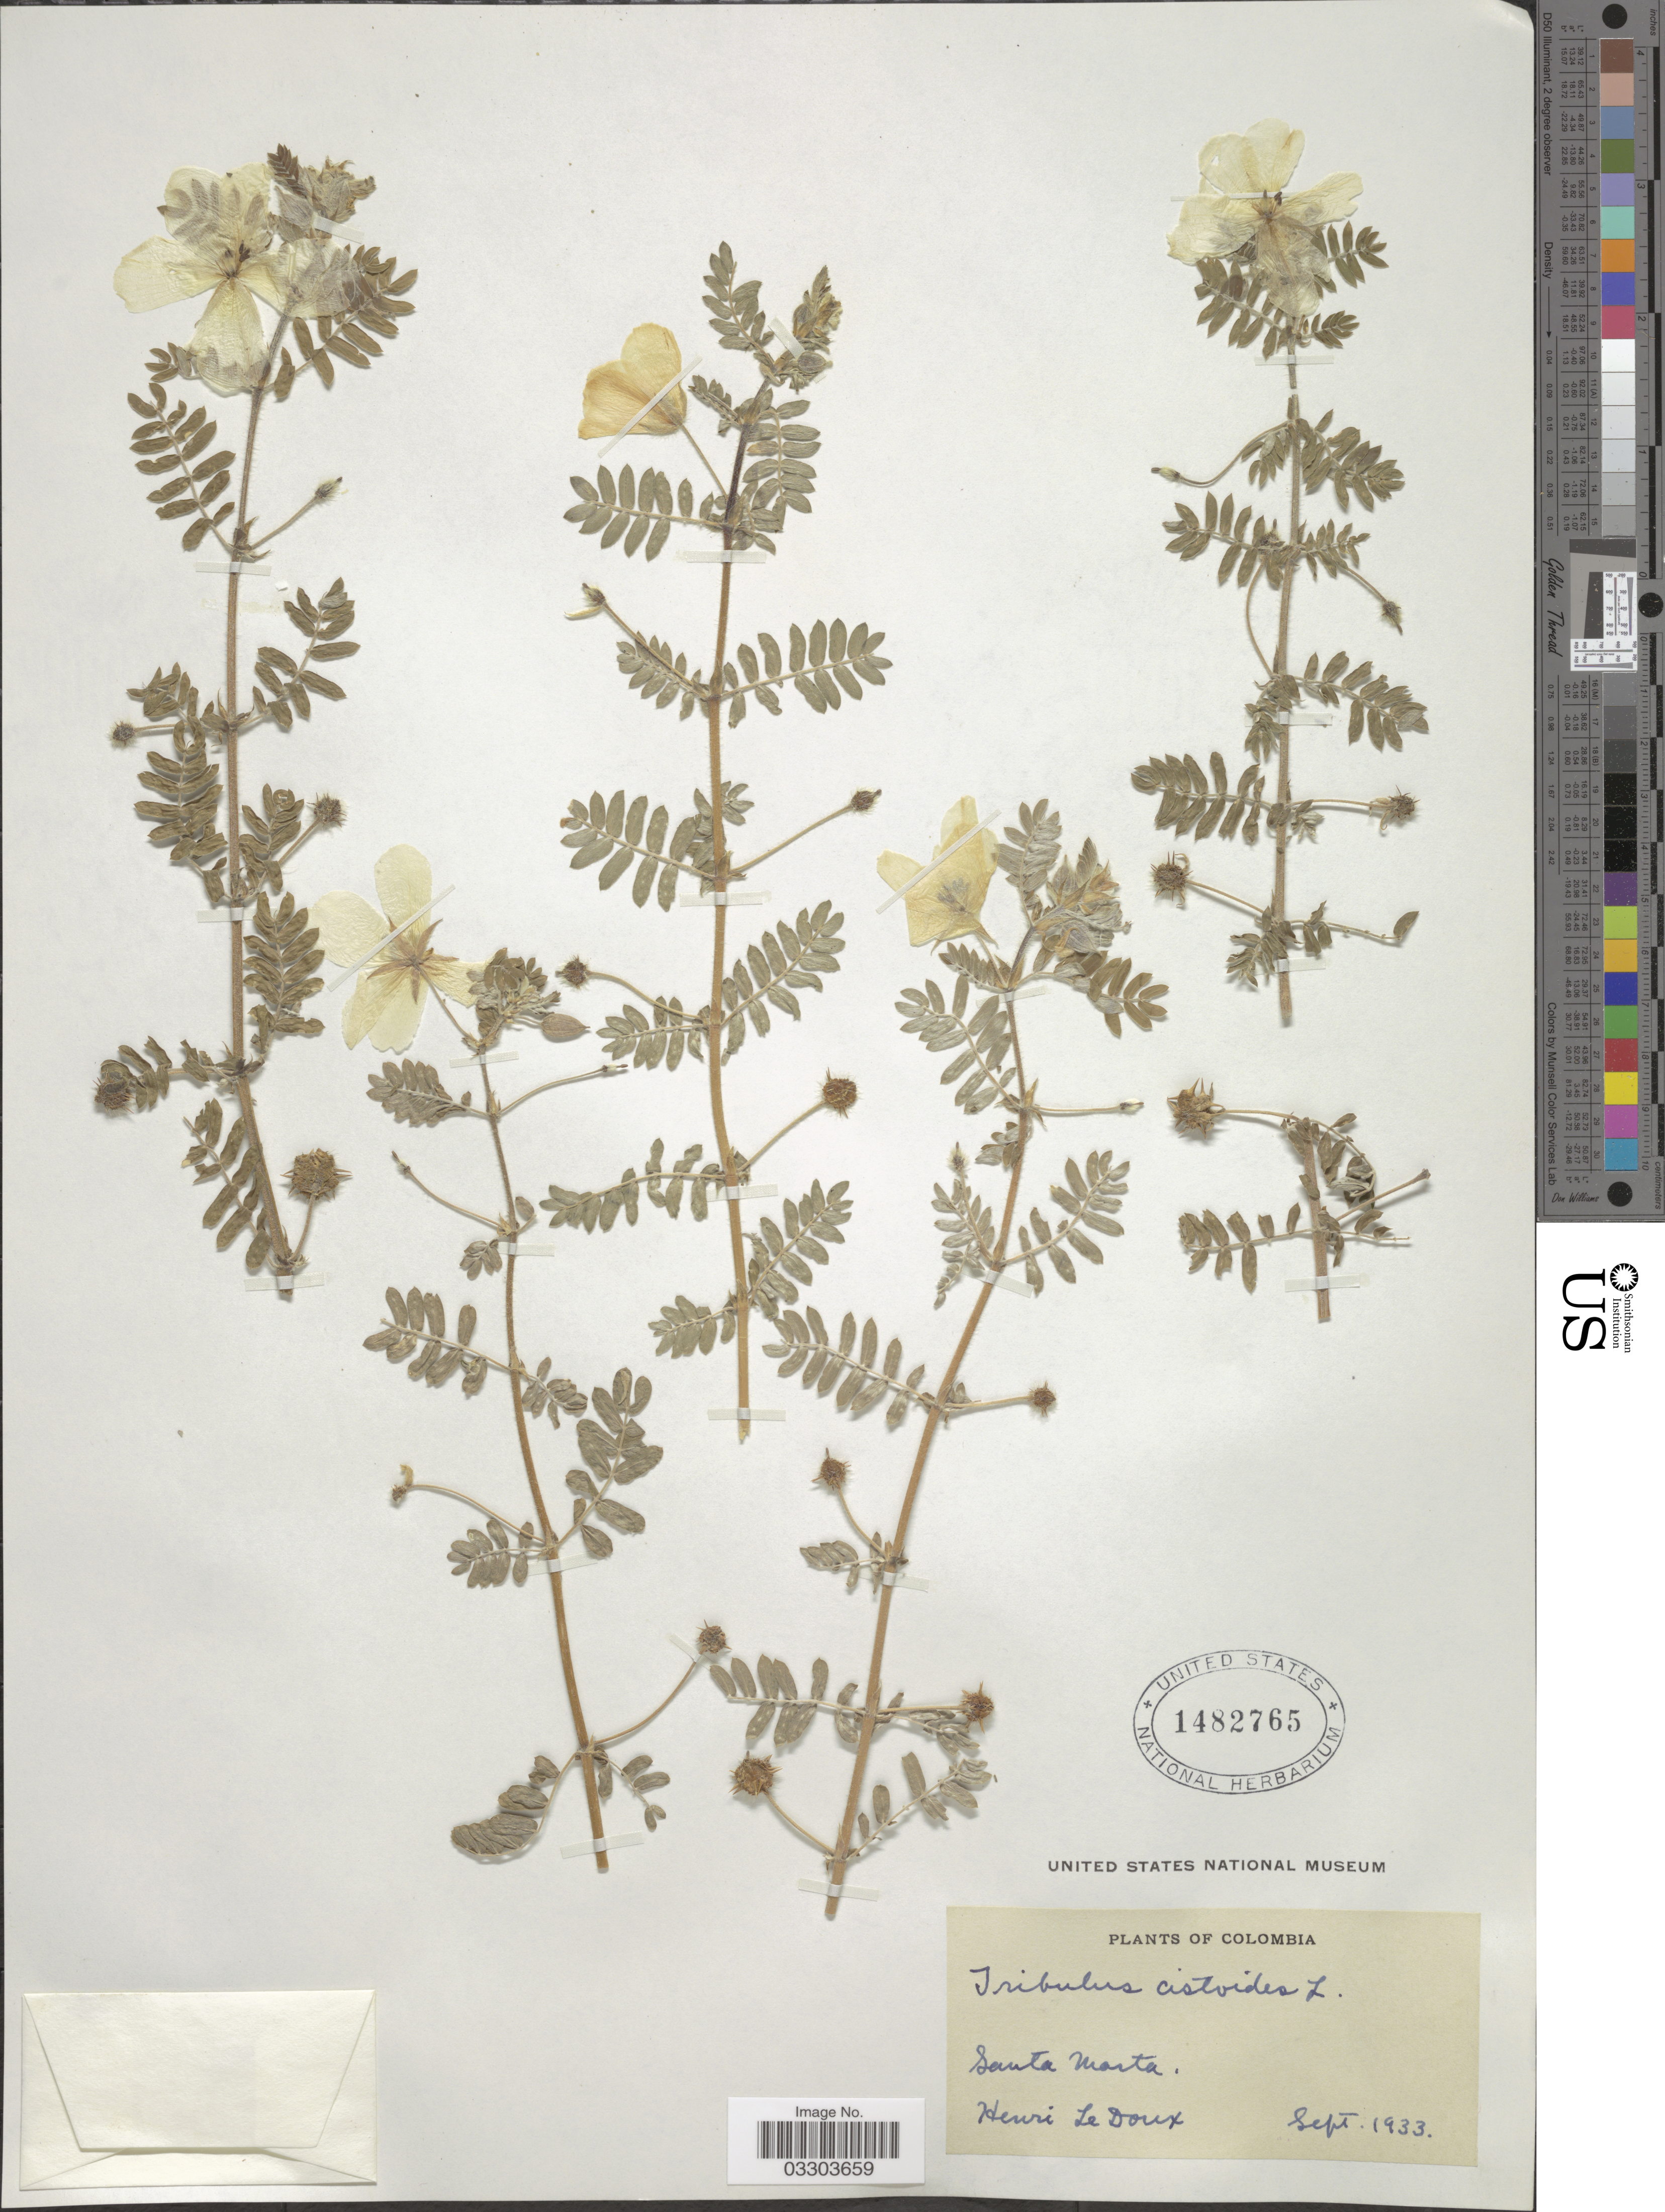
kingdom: Plantae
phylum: Tracheophyta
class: Magnoliopsida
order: Zygophyllales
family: Zygophyllaceae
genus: Tribulus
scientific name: Tribulus cistoides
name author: L.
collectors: H. Le Doux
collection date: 1933-09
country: Colombia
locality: Santa Marta.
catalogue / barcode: US 1482765